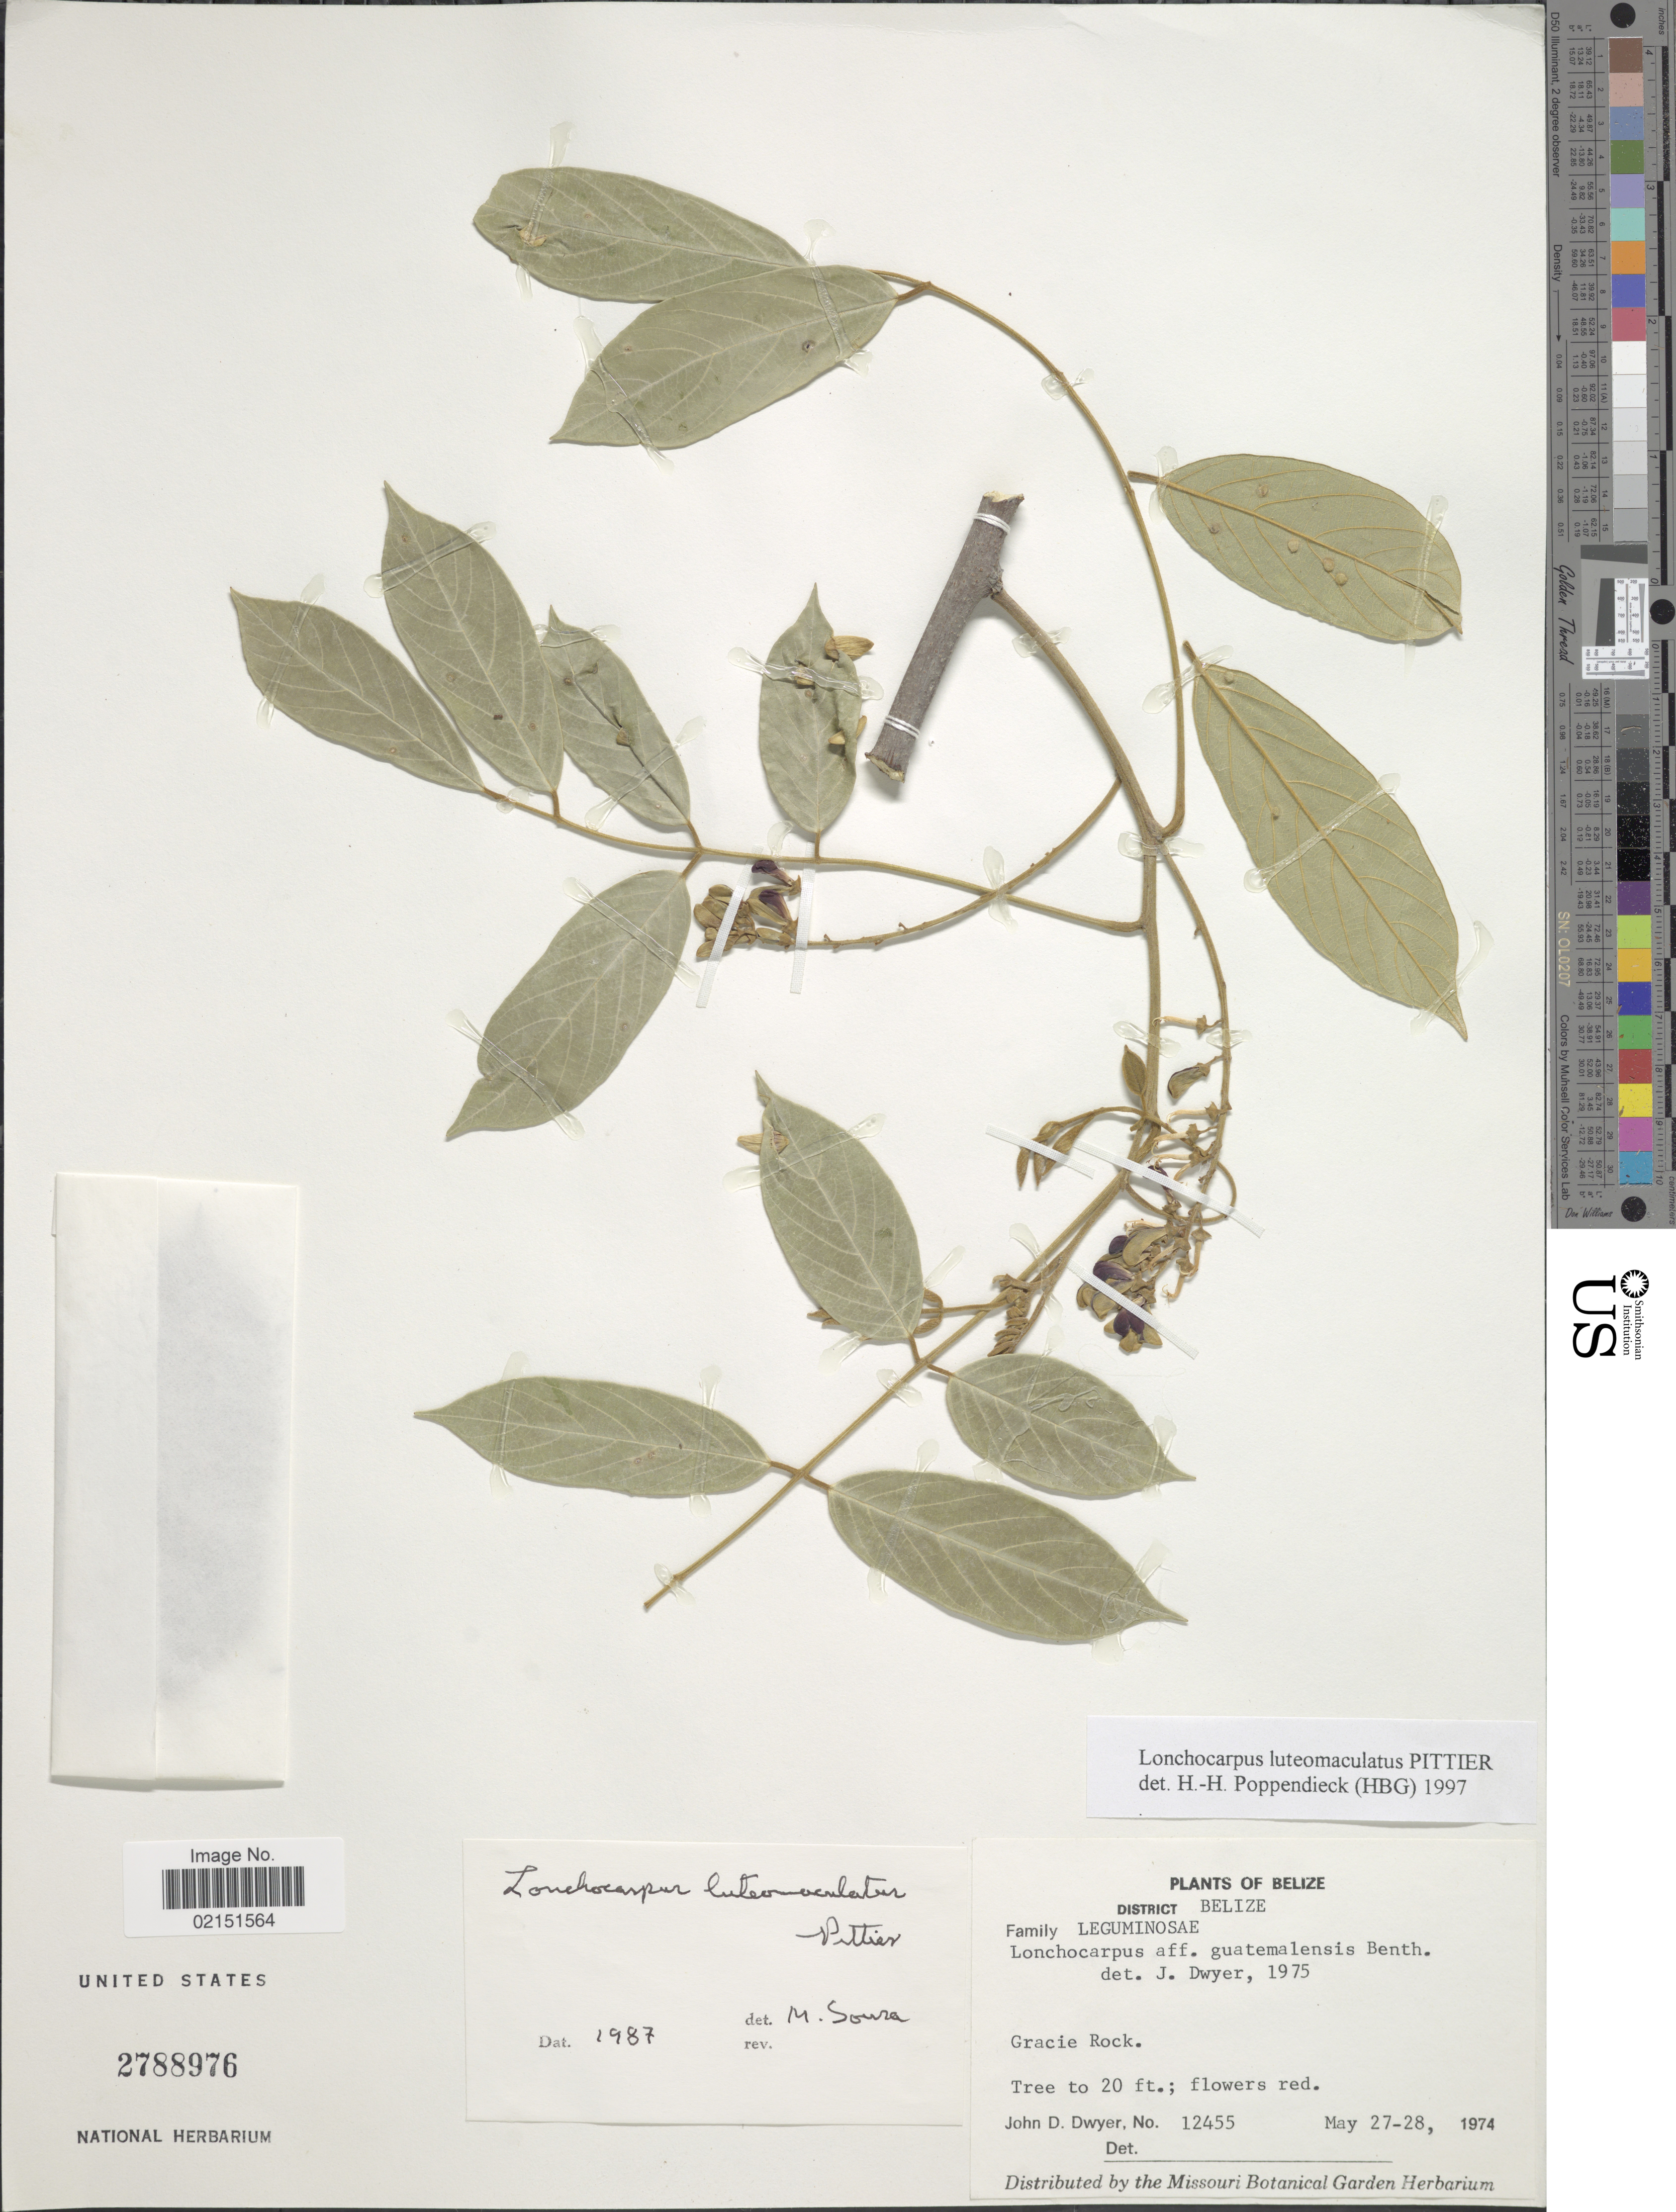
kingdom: Plantae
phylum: Tracheophyta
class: Magnoliopsida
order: Fabales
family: Fabaceae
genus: Lonchocarpus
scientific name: Lonchocarpus guatemalensis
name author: Benth.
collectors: J. D. Dwyer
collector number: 12455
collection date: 1974-05-27/1974-05-28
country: Belize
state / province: Belize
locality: District Belize. Gracie Rock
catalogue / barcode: US 2788976